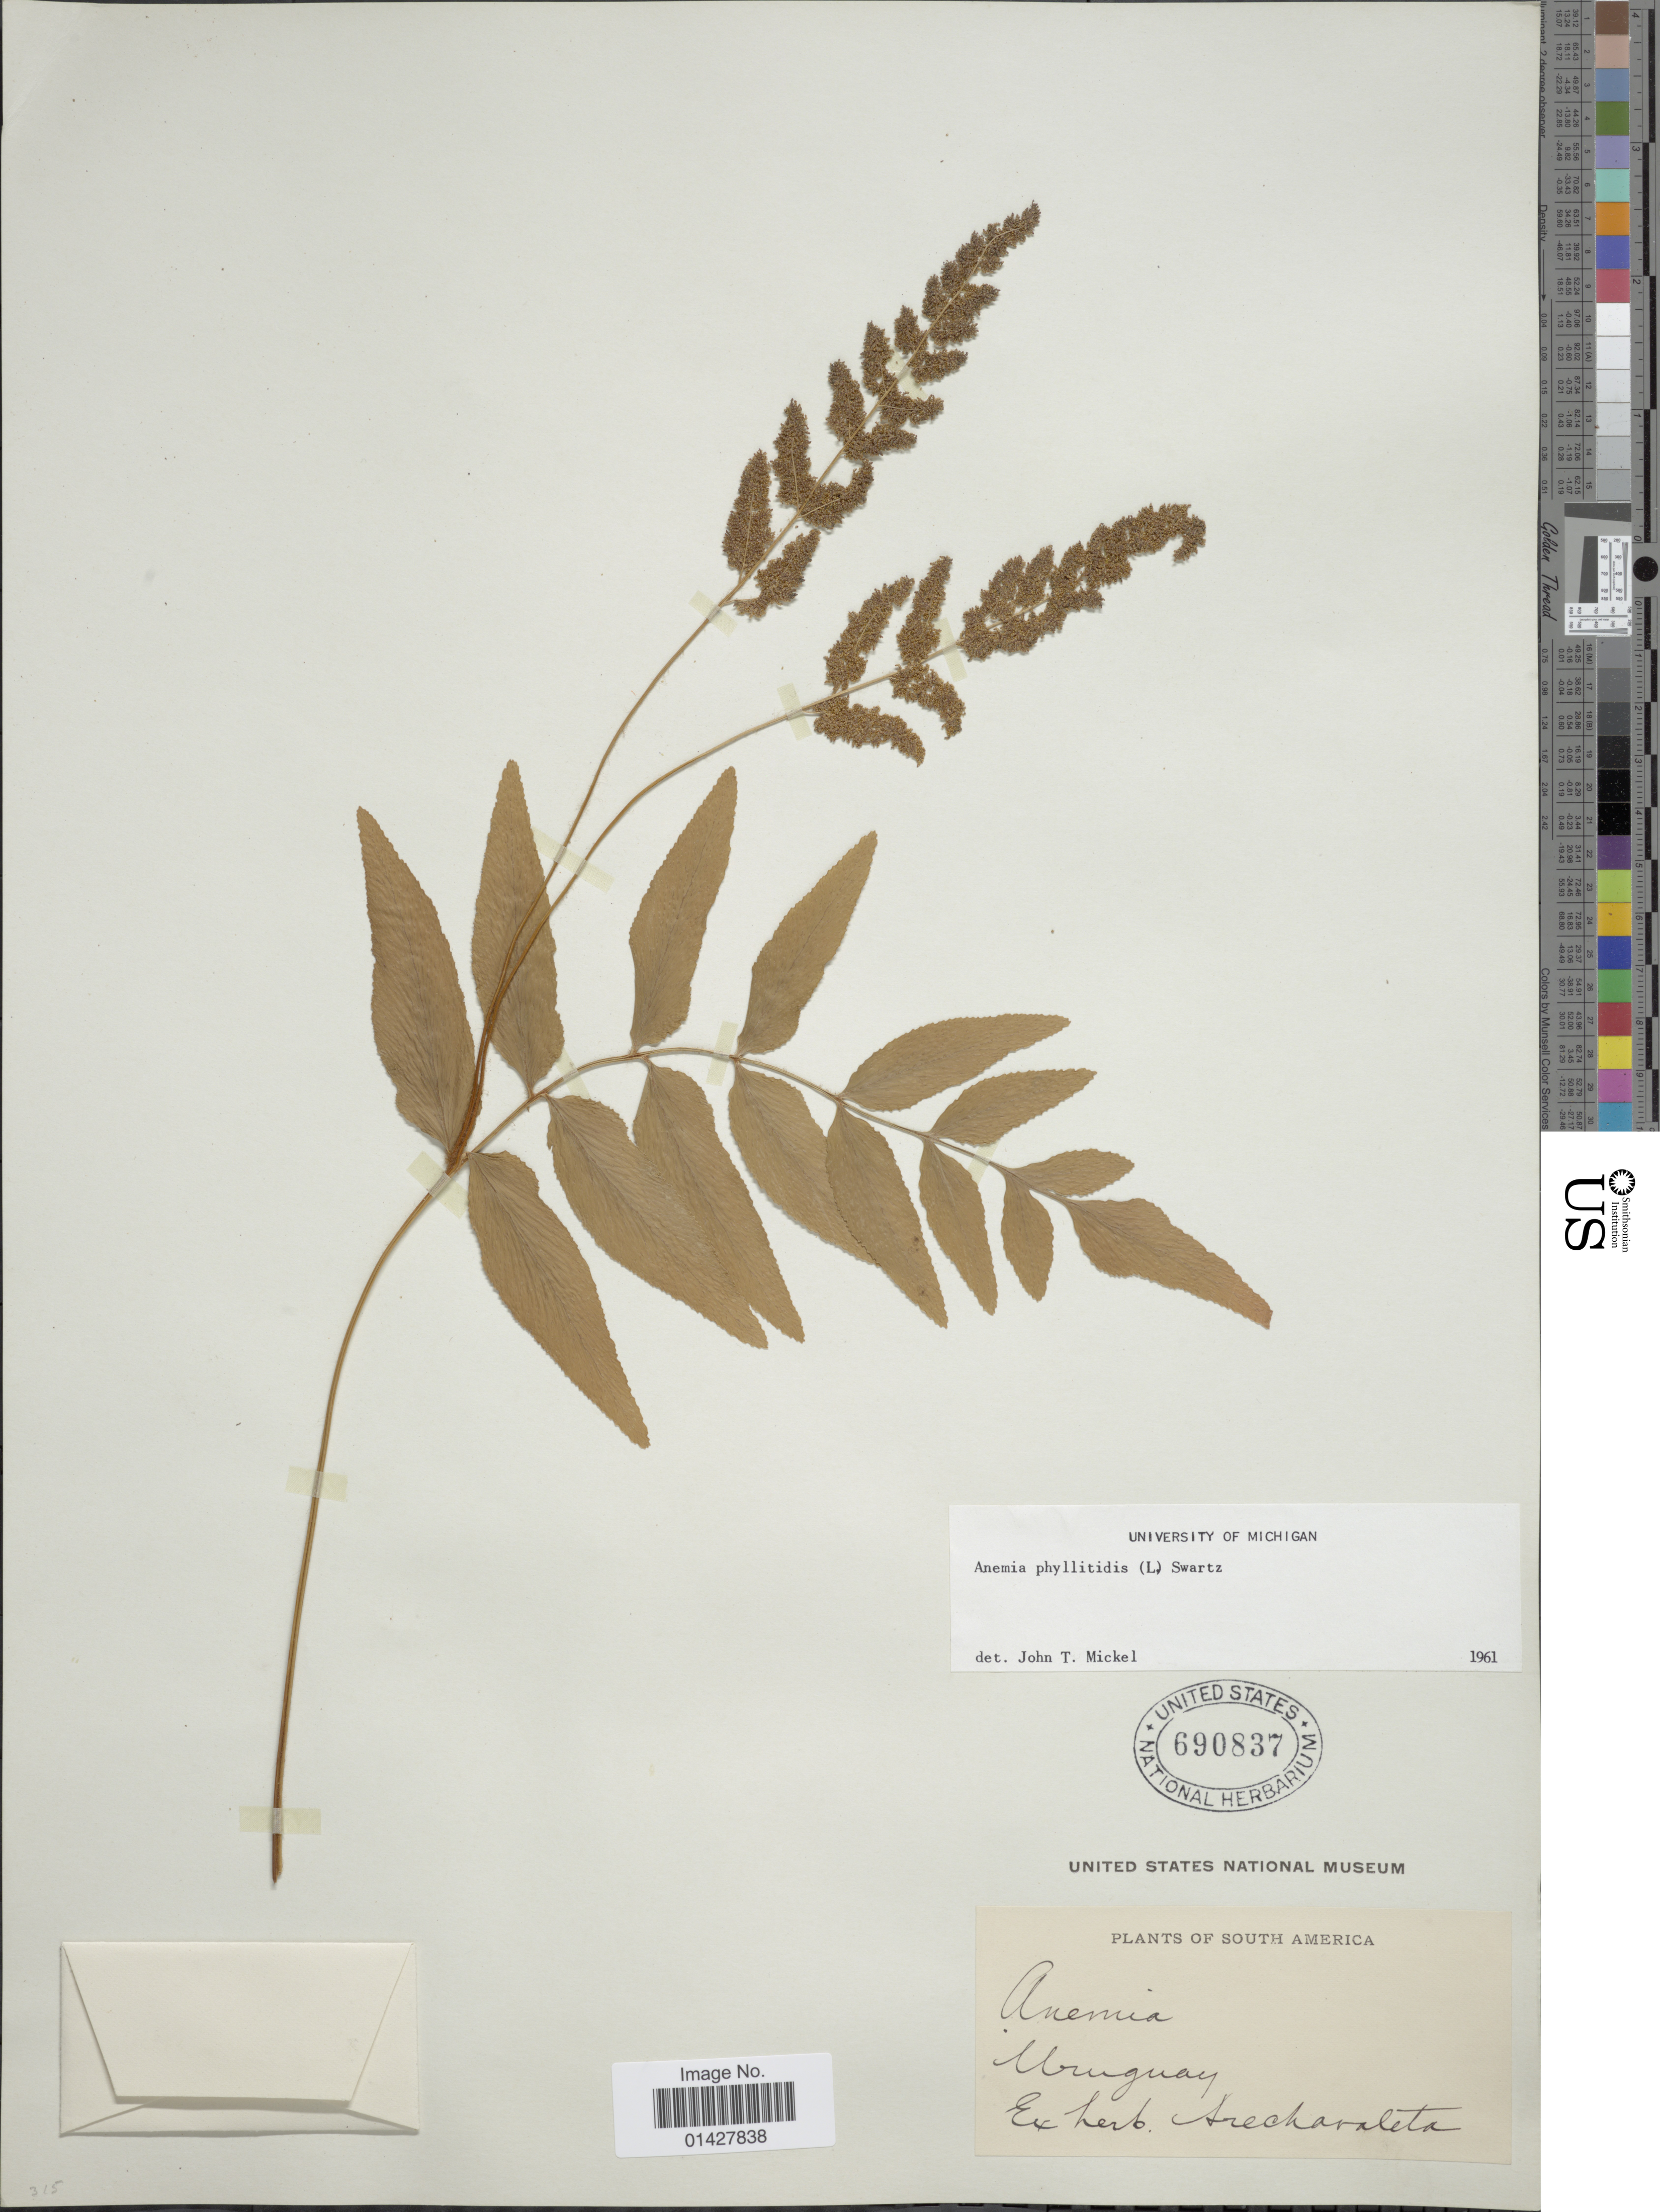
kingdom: Plantae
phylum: Tracheophyta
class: Polypodiopsida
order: Schizaeales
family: Anemiaceae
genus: Anemia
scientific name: Anemia phyllitidis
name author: (L.) Sw.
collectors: ex herb. Arechavaleta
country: Uruguay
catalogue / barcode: US 690837